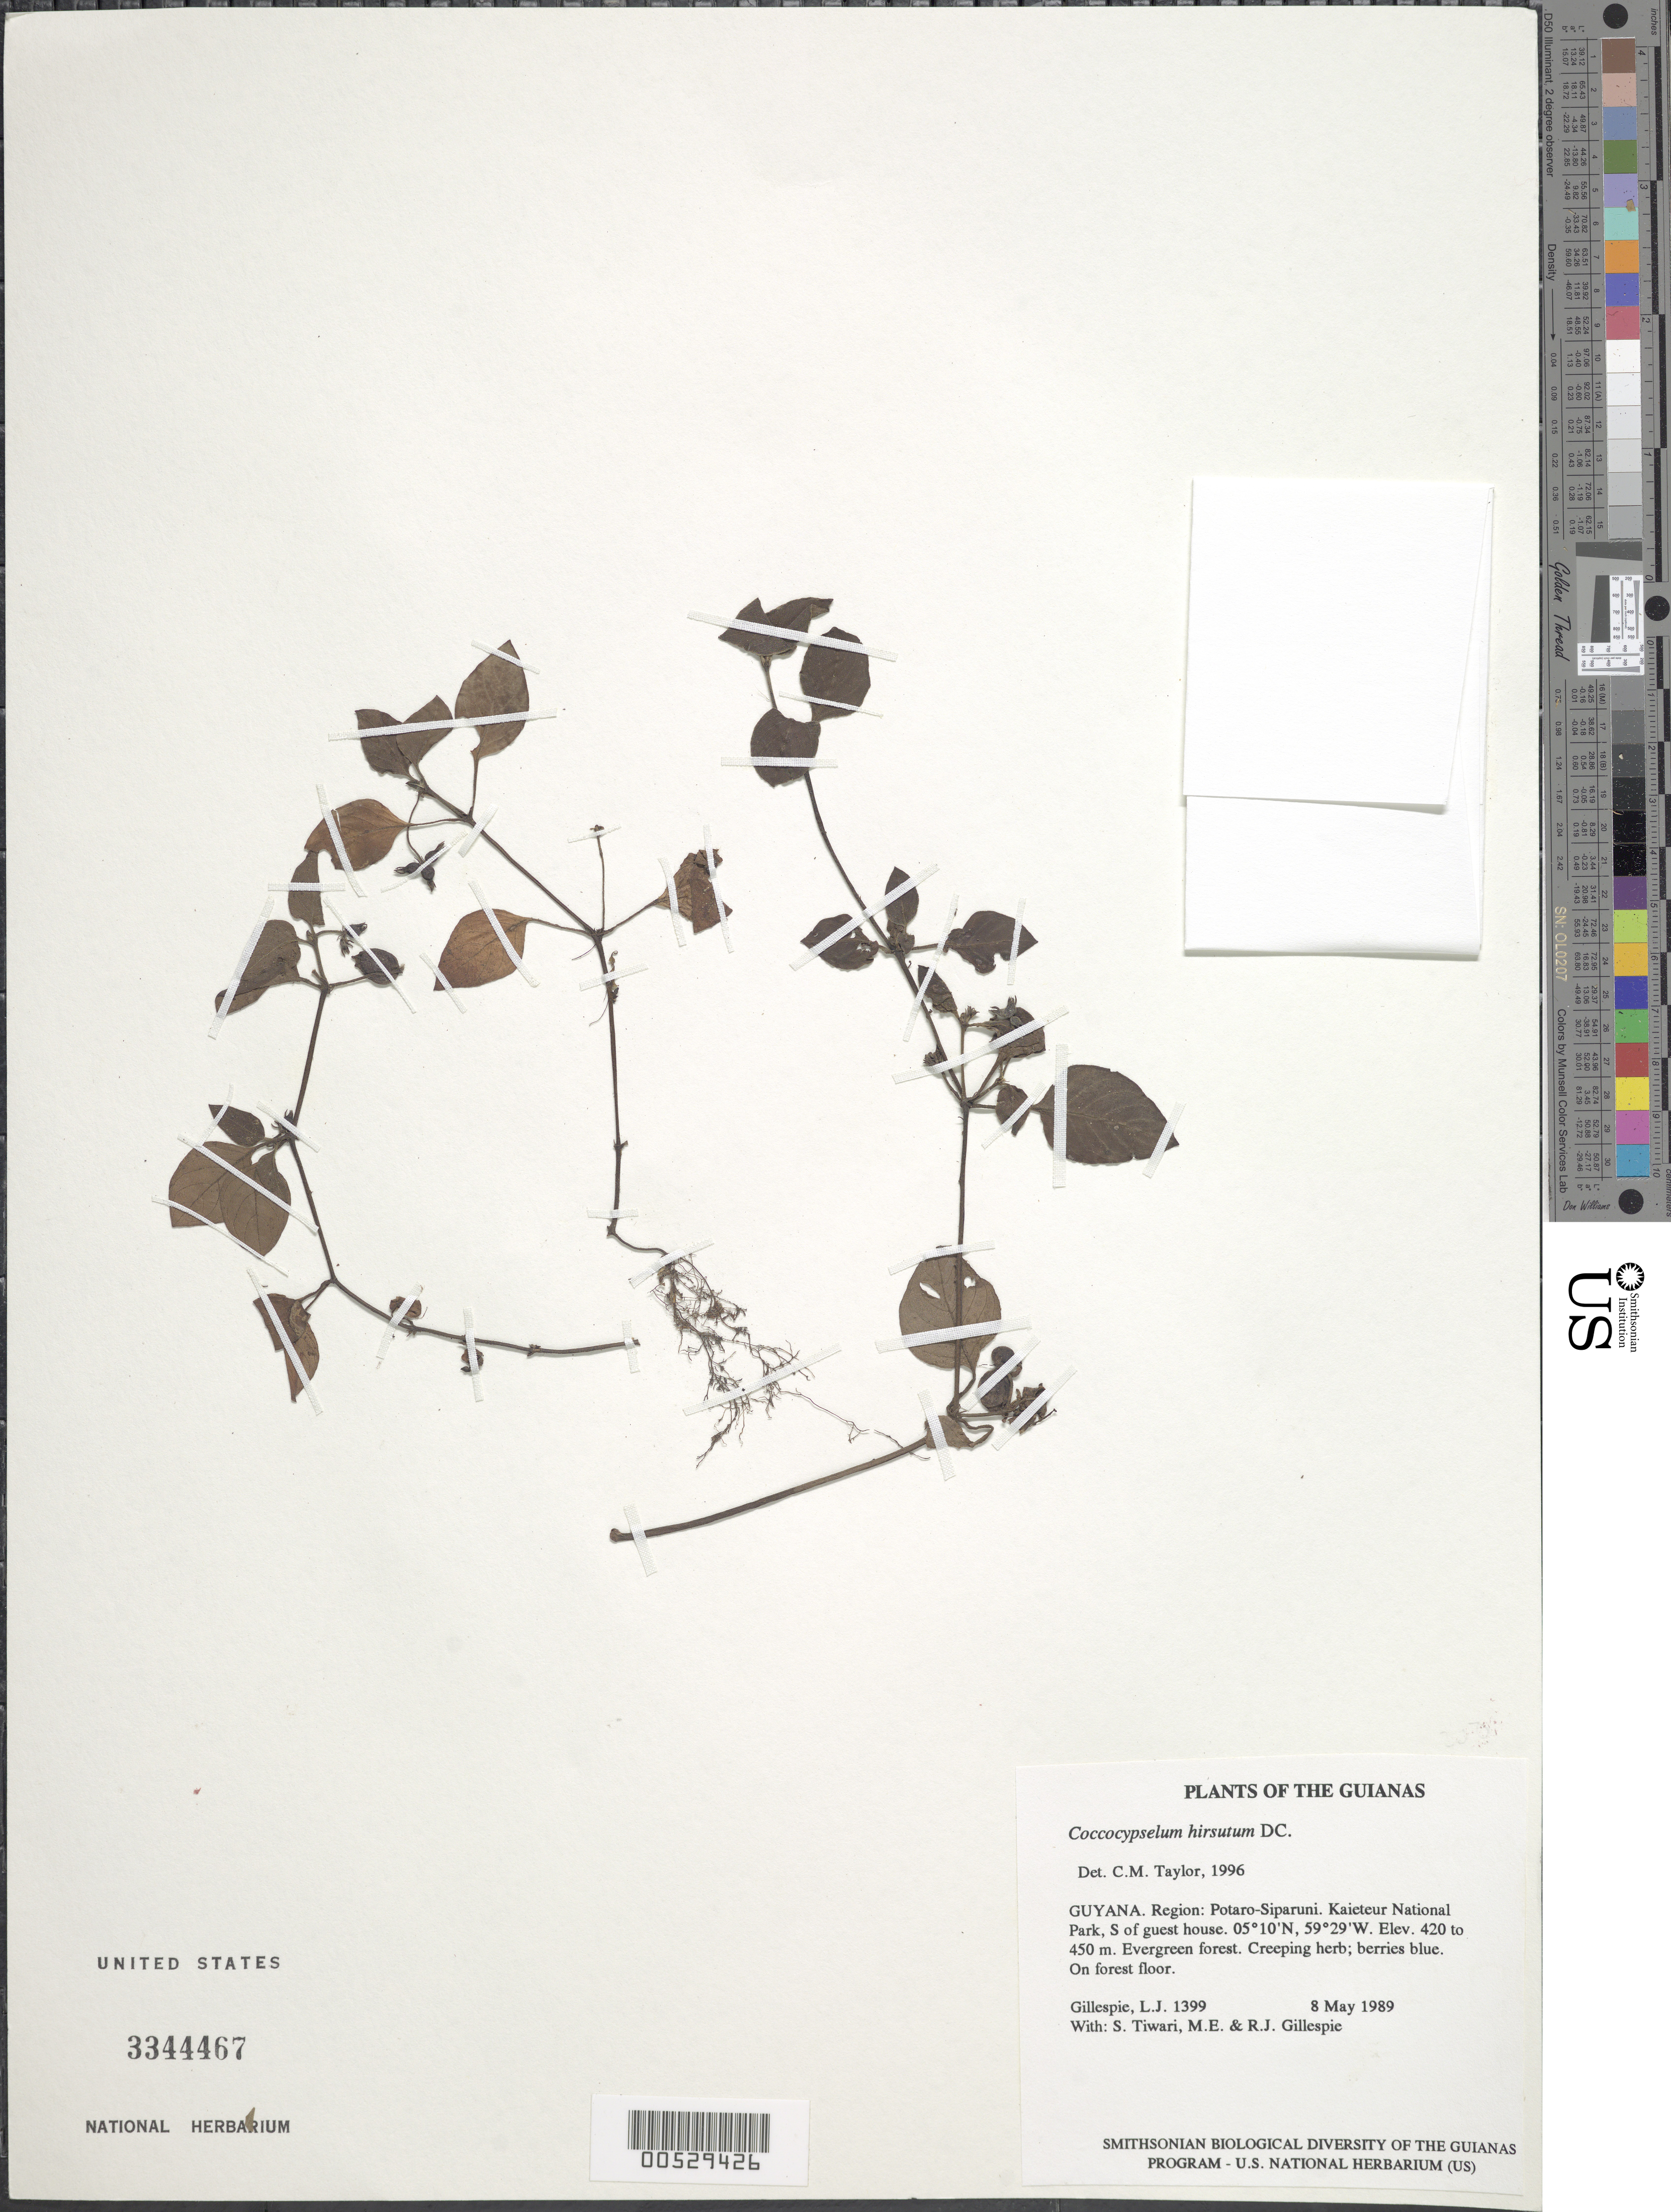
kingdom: Plantae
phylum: Tracheophyta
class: Magnoliopsida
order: Gentianales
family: Rubiaceae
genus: Coccocypselum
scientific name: Coccocypselum hirsutum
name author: Bartl. ex DC.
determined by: Taylor, Charlotte M.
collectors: L. J. Gillespie, S. Tiwari, M. Gillespie & R. Gillespie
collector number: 1399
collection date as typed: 8 May 1989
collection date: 1989-05-08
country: Guyana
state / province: Potaro-Siparuni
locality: Kaieteur National Park, S of guest house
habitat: Evergreen forest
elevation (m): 420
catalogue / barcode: US 3344467